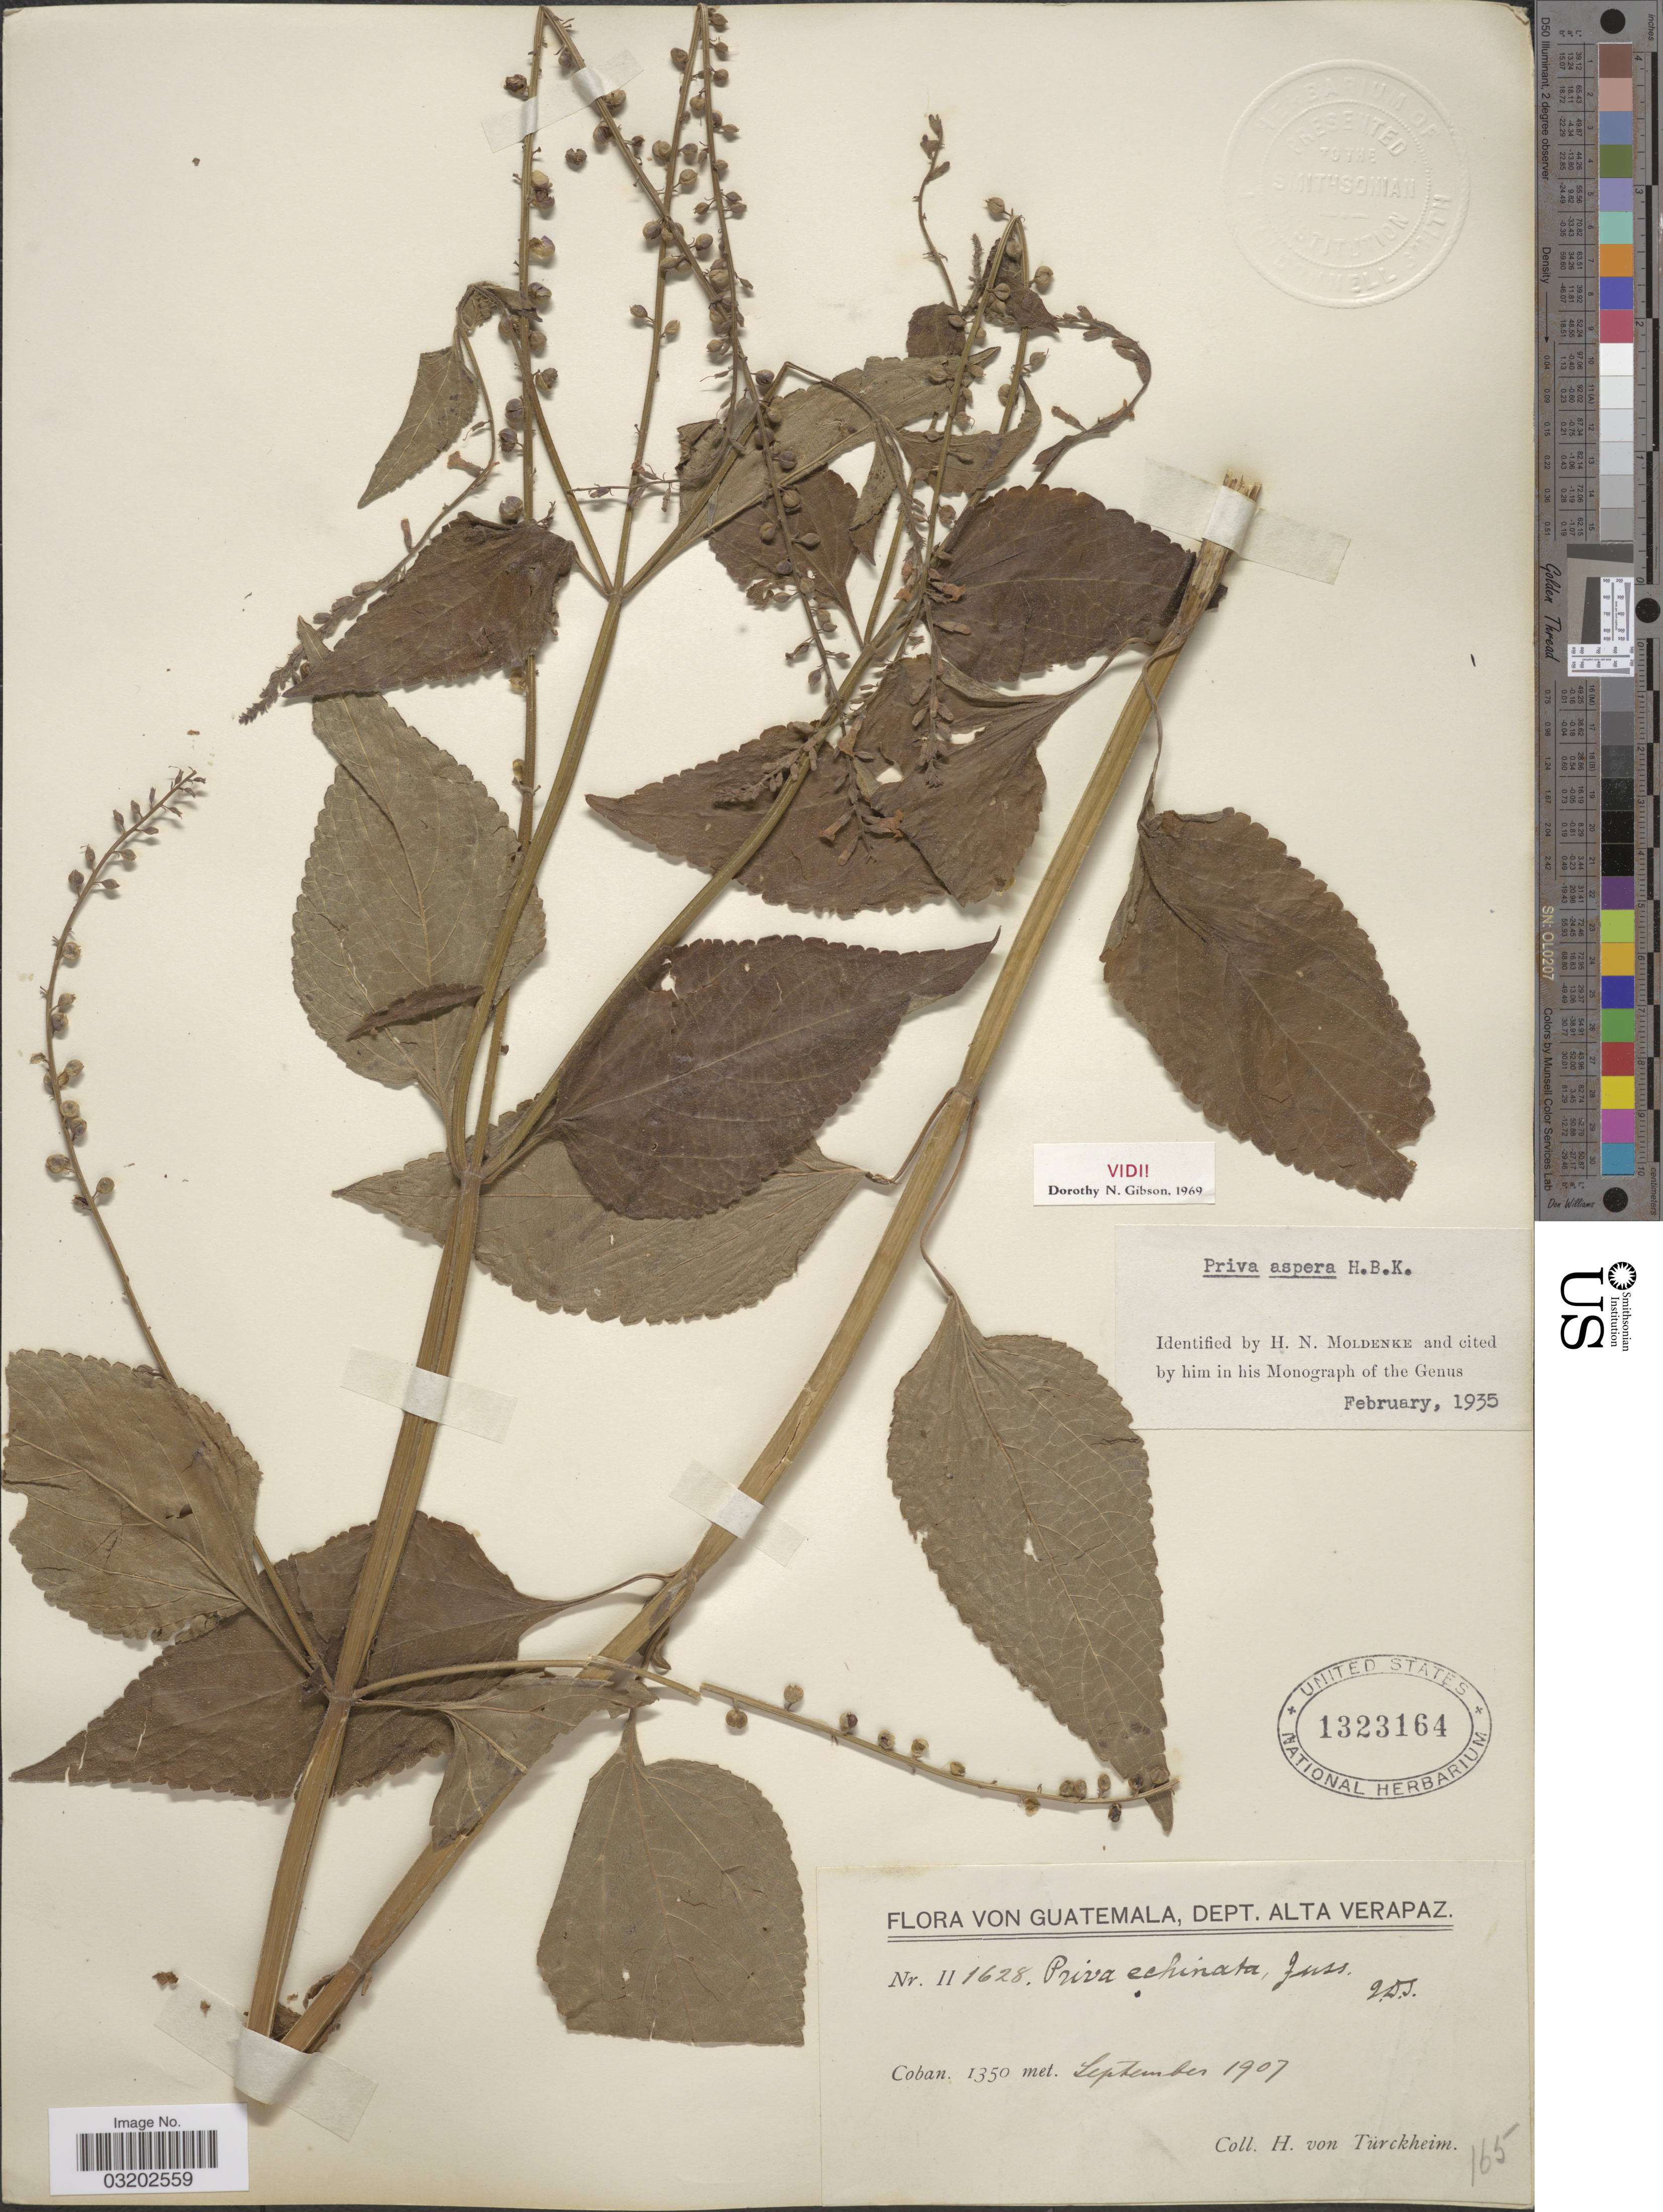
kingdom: Plantae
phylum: Tracheophyta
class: Magnoliopsida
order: Lamiales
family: Verbenaceae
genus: Priva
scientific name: Priva aspera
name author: Kunth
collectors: H. von Türckheim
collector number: II1628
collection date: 1907-09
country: Guatemala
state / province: Alta Verapaz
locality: Dept. Alta Verapaz, Coban.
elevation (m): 1350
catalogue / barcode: US 1323164